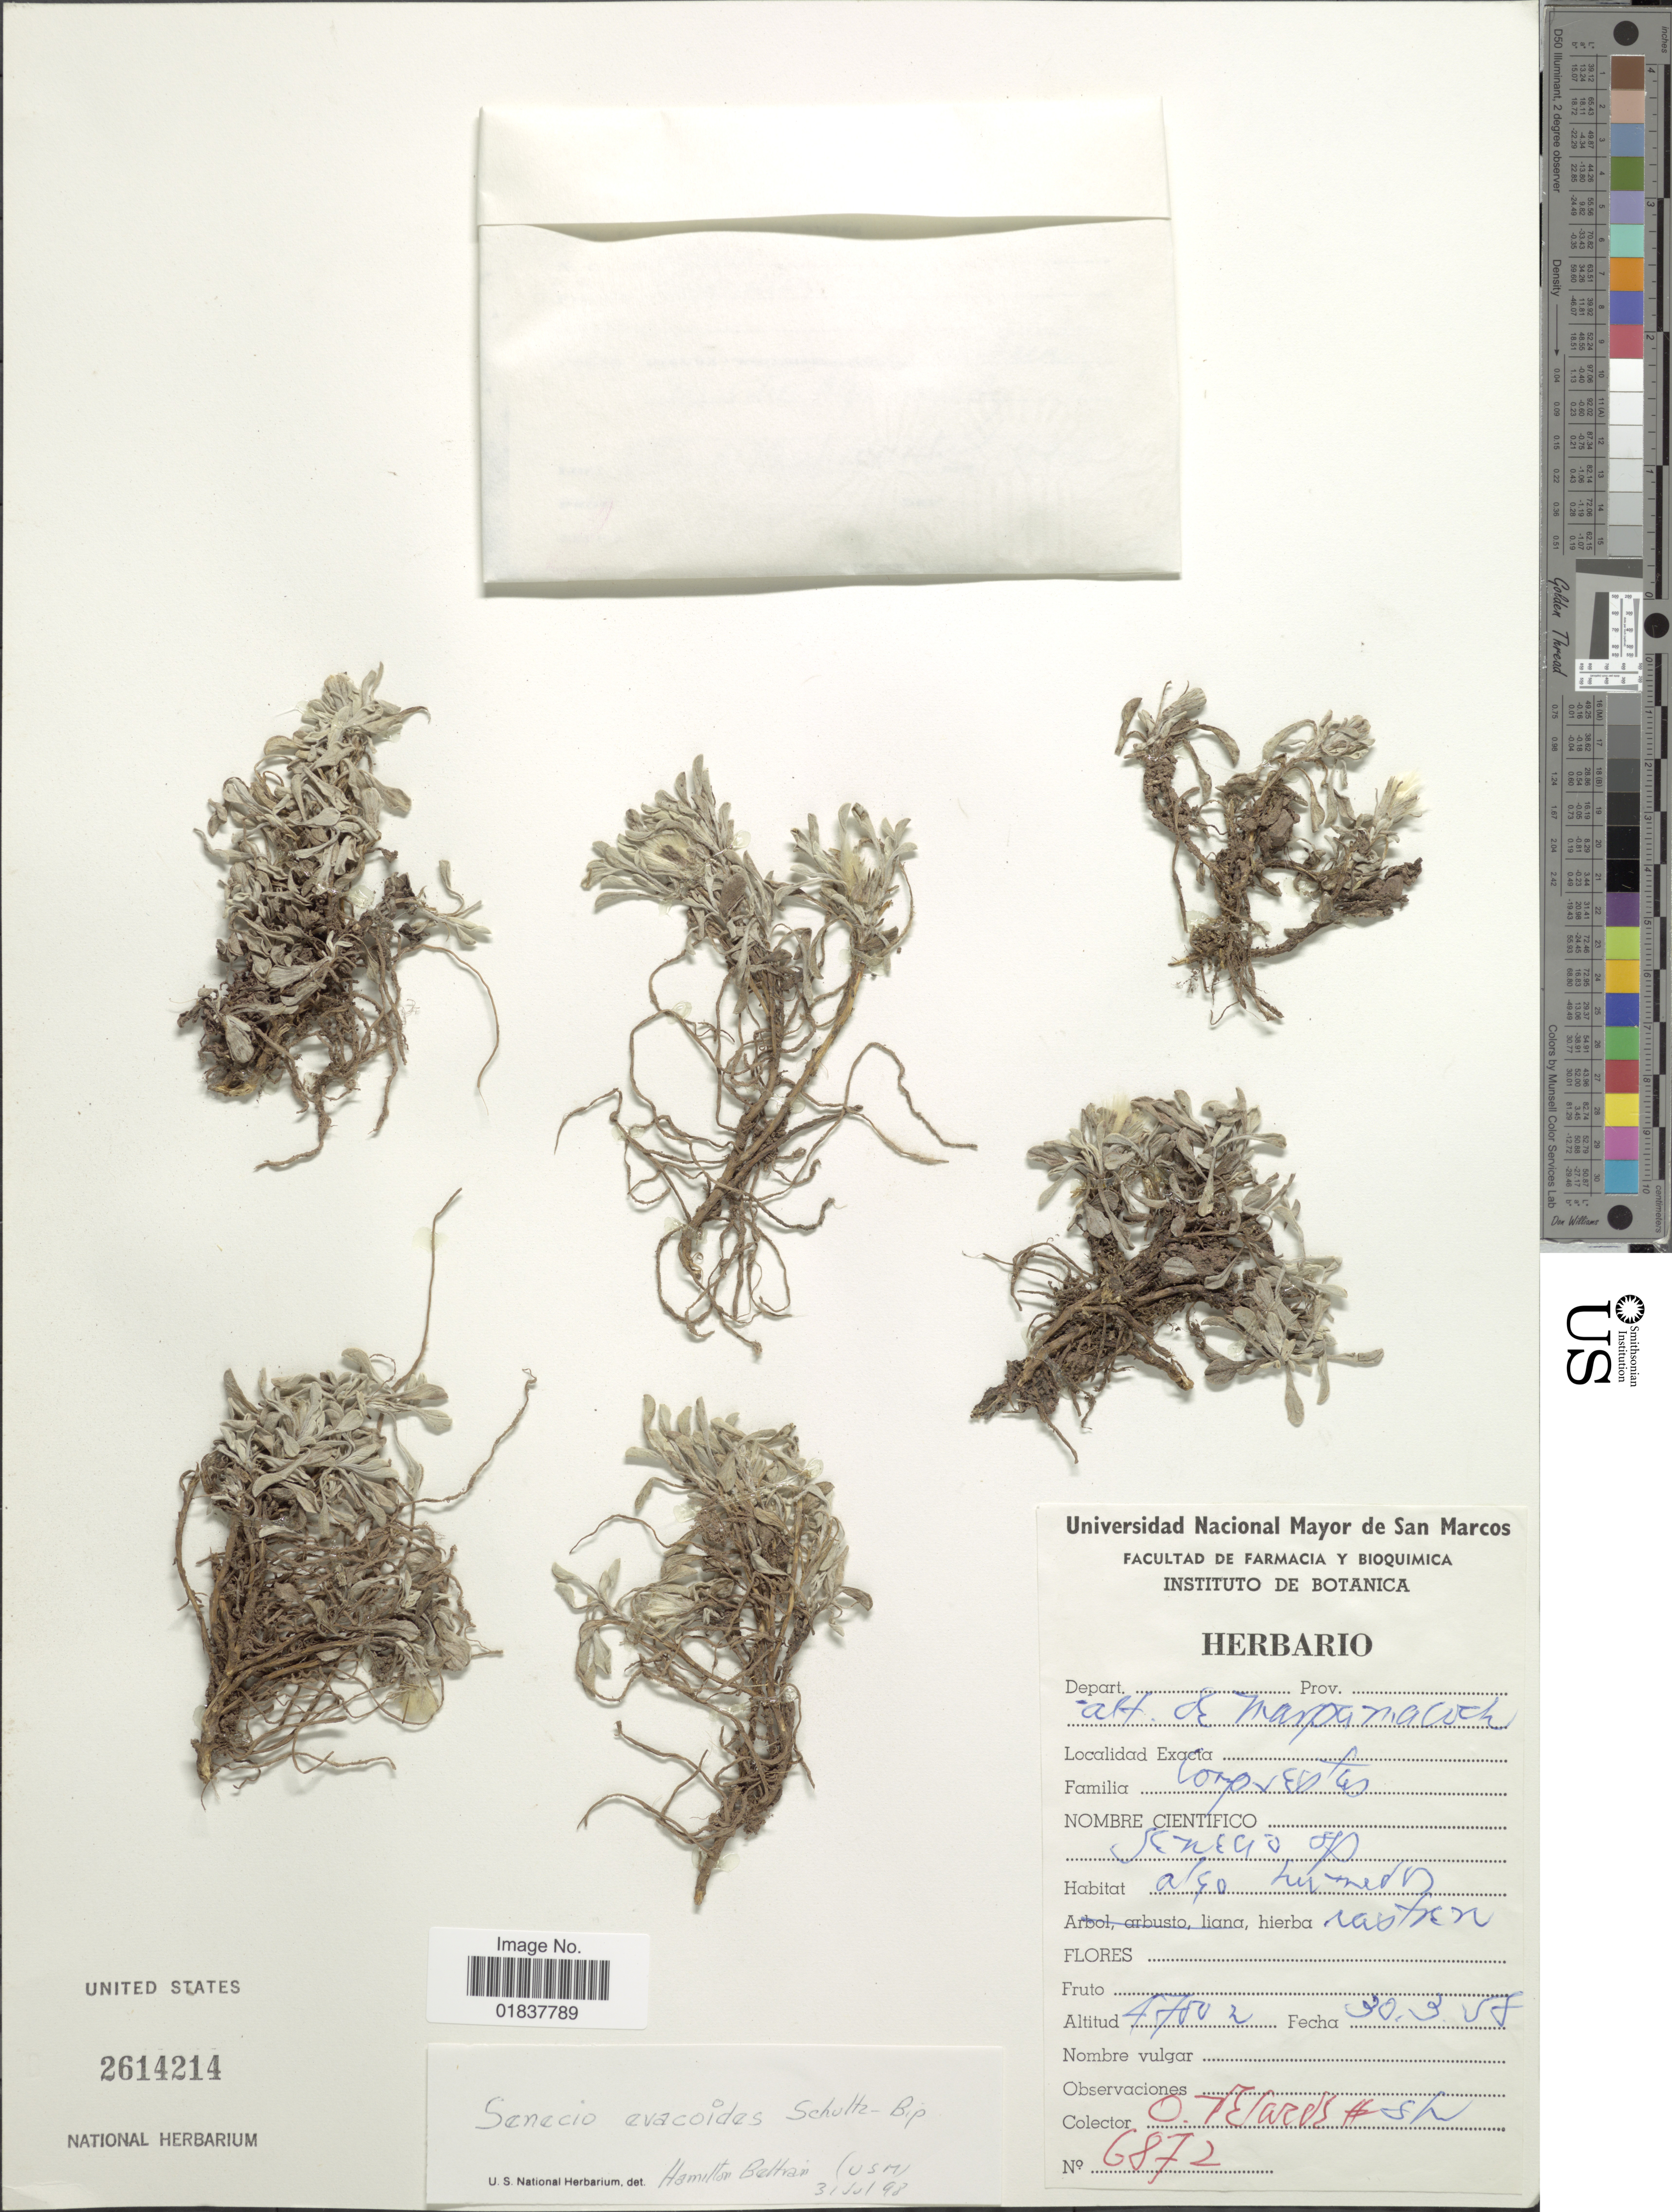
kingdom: Plantae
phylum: Tracheophyta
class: Magnoliopsida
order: Asterales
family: Asteraceae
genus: Senecio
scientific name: Senecio evacoides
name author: Sch. Bip.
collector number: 6872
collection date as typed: Transcribed d/m/y: 30/3/57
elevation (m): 4700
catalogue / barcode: US 2614214